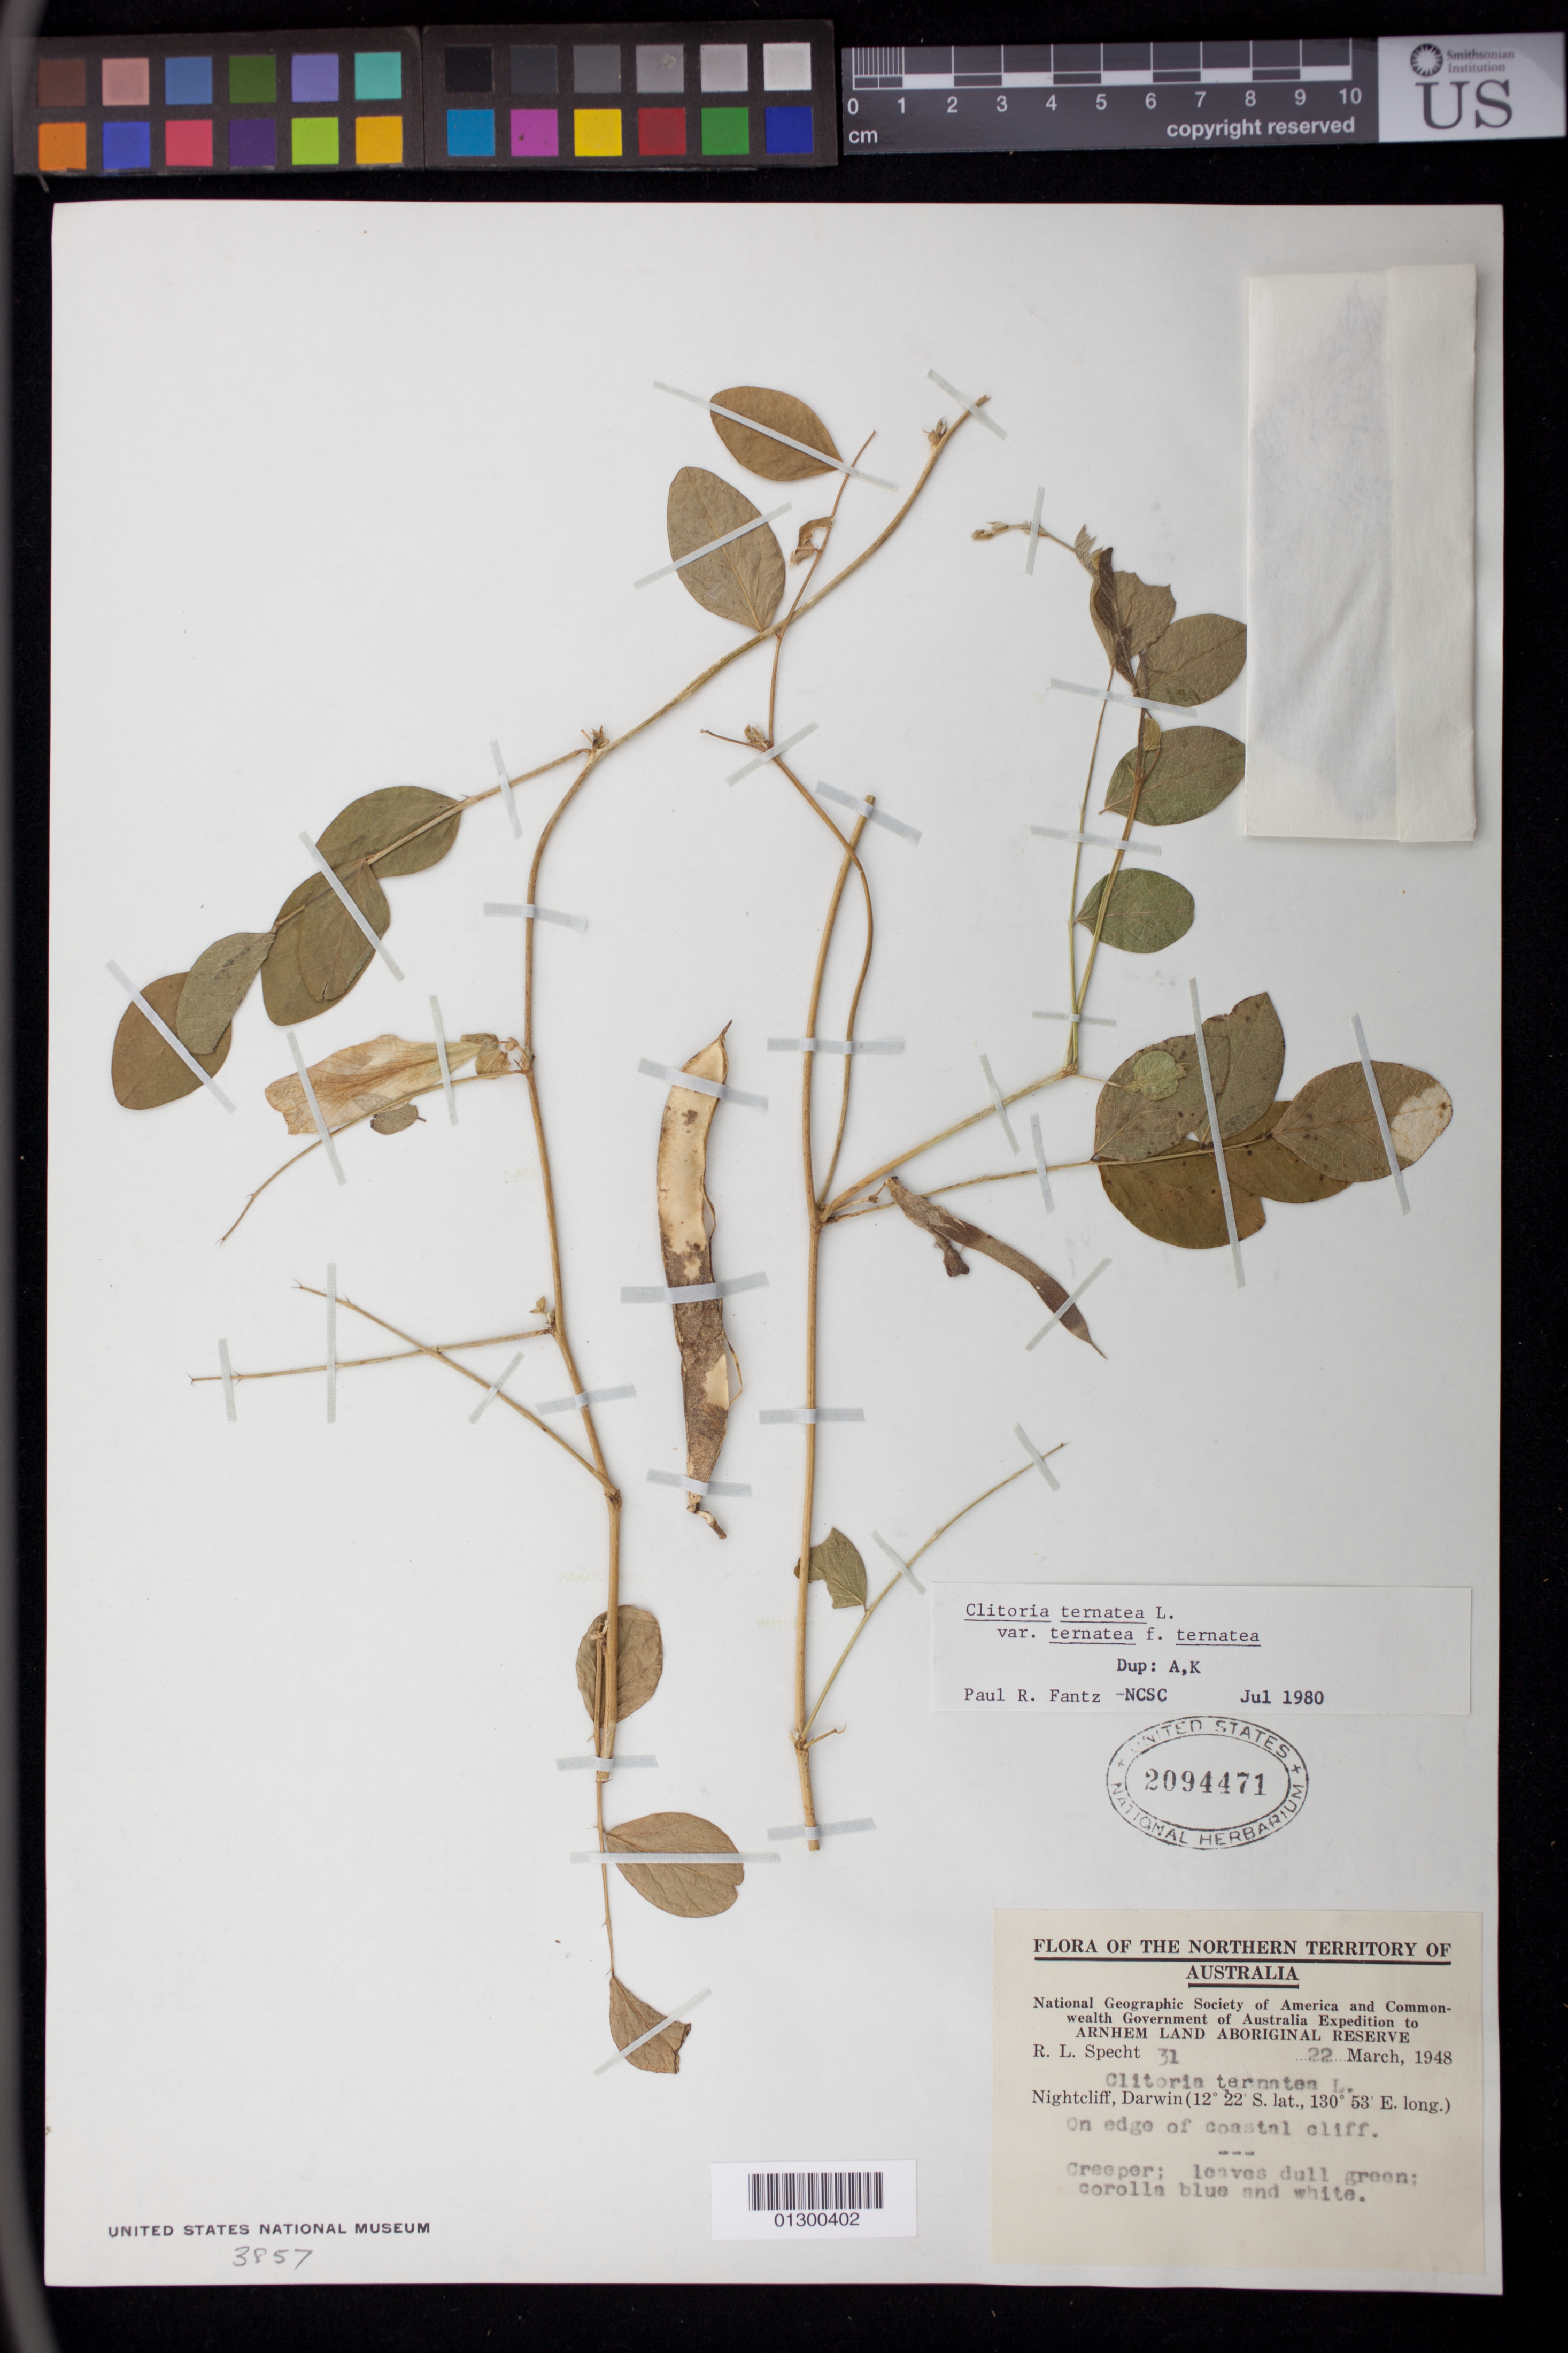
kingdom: Plantae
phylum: Tracheophyta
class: Magnoliopsida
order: Fabales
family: Fabaceae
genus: Clitoria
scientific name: Clitoria ternatea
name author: L.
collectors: R. L. Specht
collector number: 31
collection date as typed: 3/22/1948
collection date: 1948-03-22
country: Australia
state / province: Northern Territory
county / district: Darwin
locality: Nightcliff, Darwin. In Eucalyptus tetrodonta open forest on truncated lateritic pod-sols.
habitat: On edge of coastal cliff.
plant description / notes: Creeper; leaves dull green; corolla blue and white.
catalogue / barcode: US 2094471